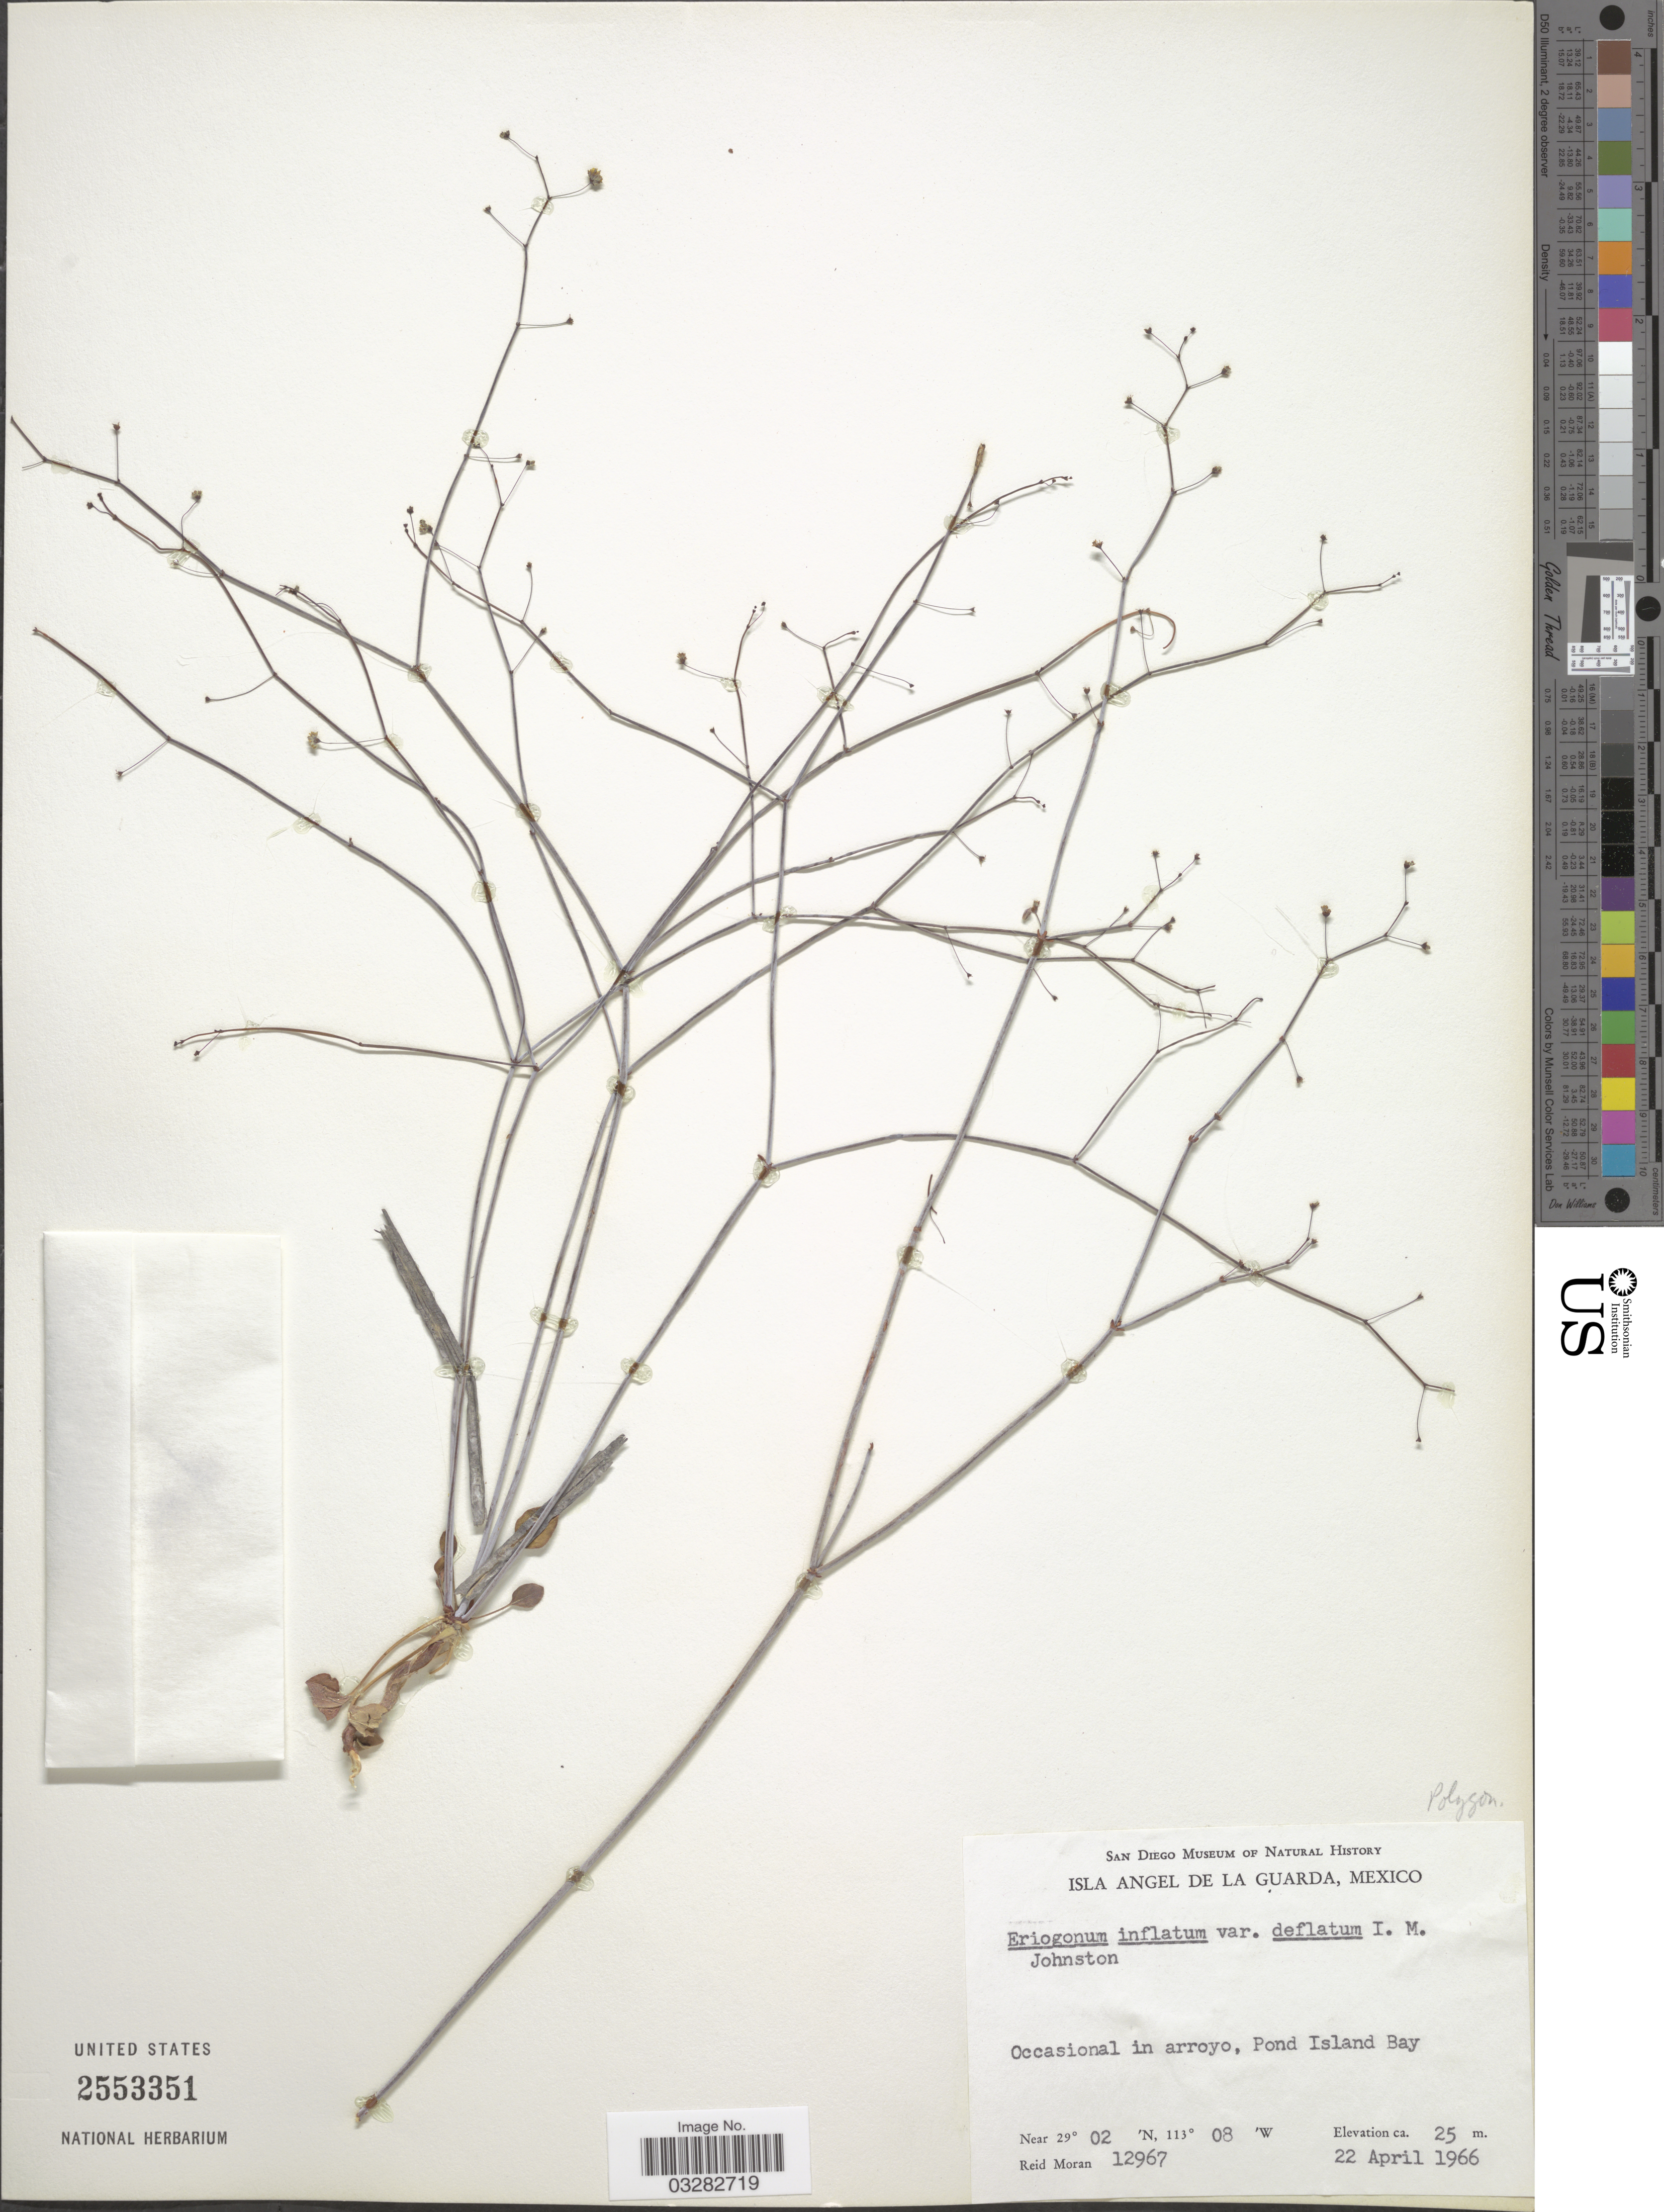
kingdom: Plantae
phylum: Tracheophyta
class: Magnoliopsida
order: Caryophyllales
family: Polygonaceae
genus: Eriogonum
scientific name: Eriogonum inflatum var. deflatum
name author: I.M. Johnst.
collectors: R. V. Moran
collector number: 12967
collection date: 1966-04-22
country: Mexico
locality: Isla Angel de La Guarda. Pond Island Bay.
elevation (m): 25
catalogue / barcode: US 2553351